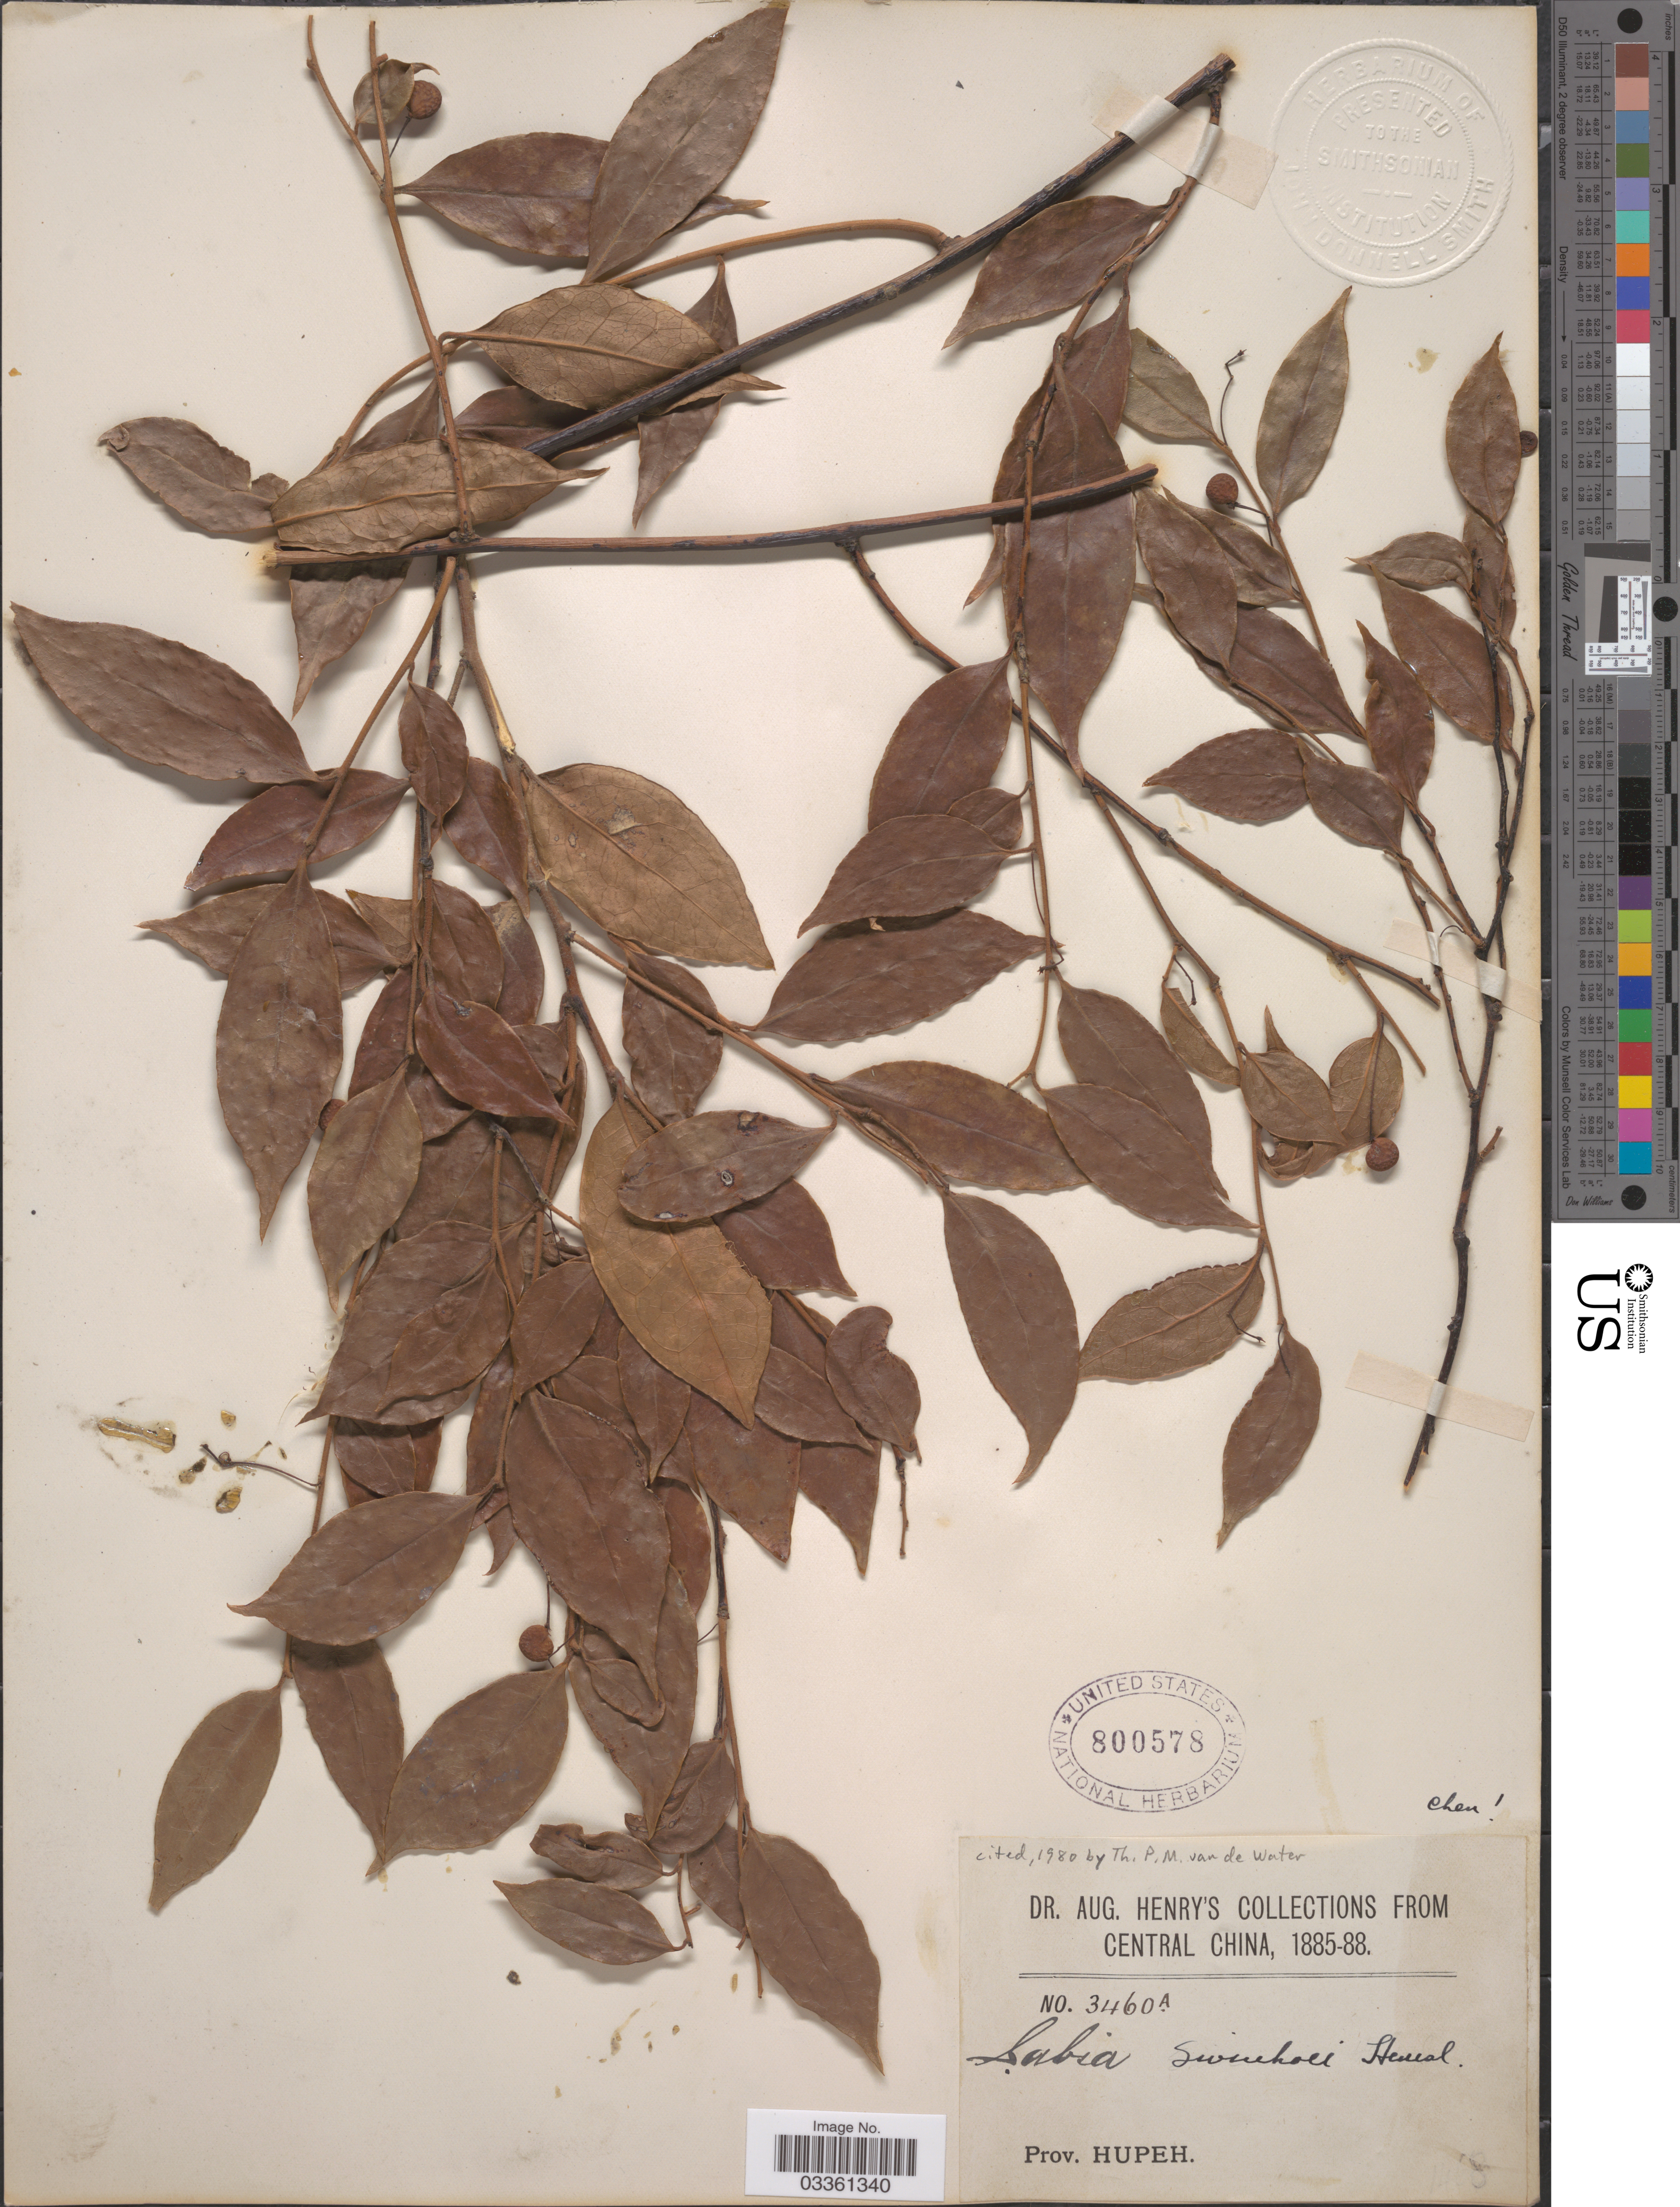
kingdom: Plantae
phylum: Tracheophyta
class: Magnoliopsida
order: Proteales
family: Sabiaceae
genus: Sabia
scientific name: Sabia swinhoei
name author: Hemsl.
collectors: A. Henry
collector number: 3460 A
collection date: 1885/1888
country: China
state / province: Hubei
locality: Central China, Prov. Hupeh.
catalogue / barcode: US 800578